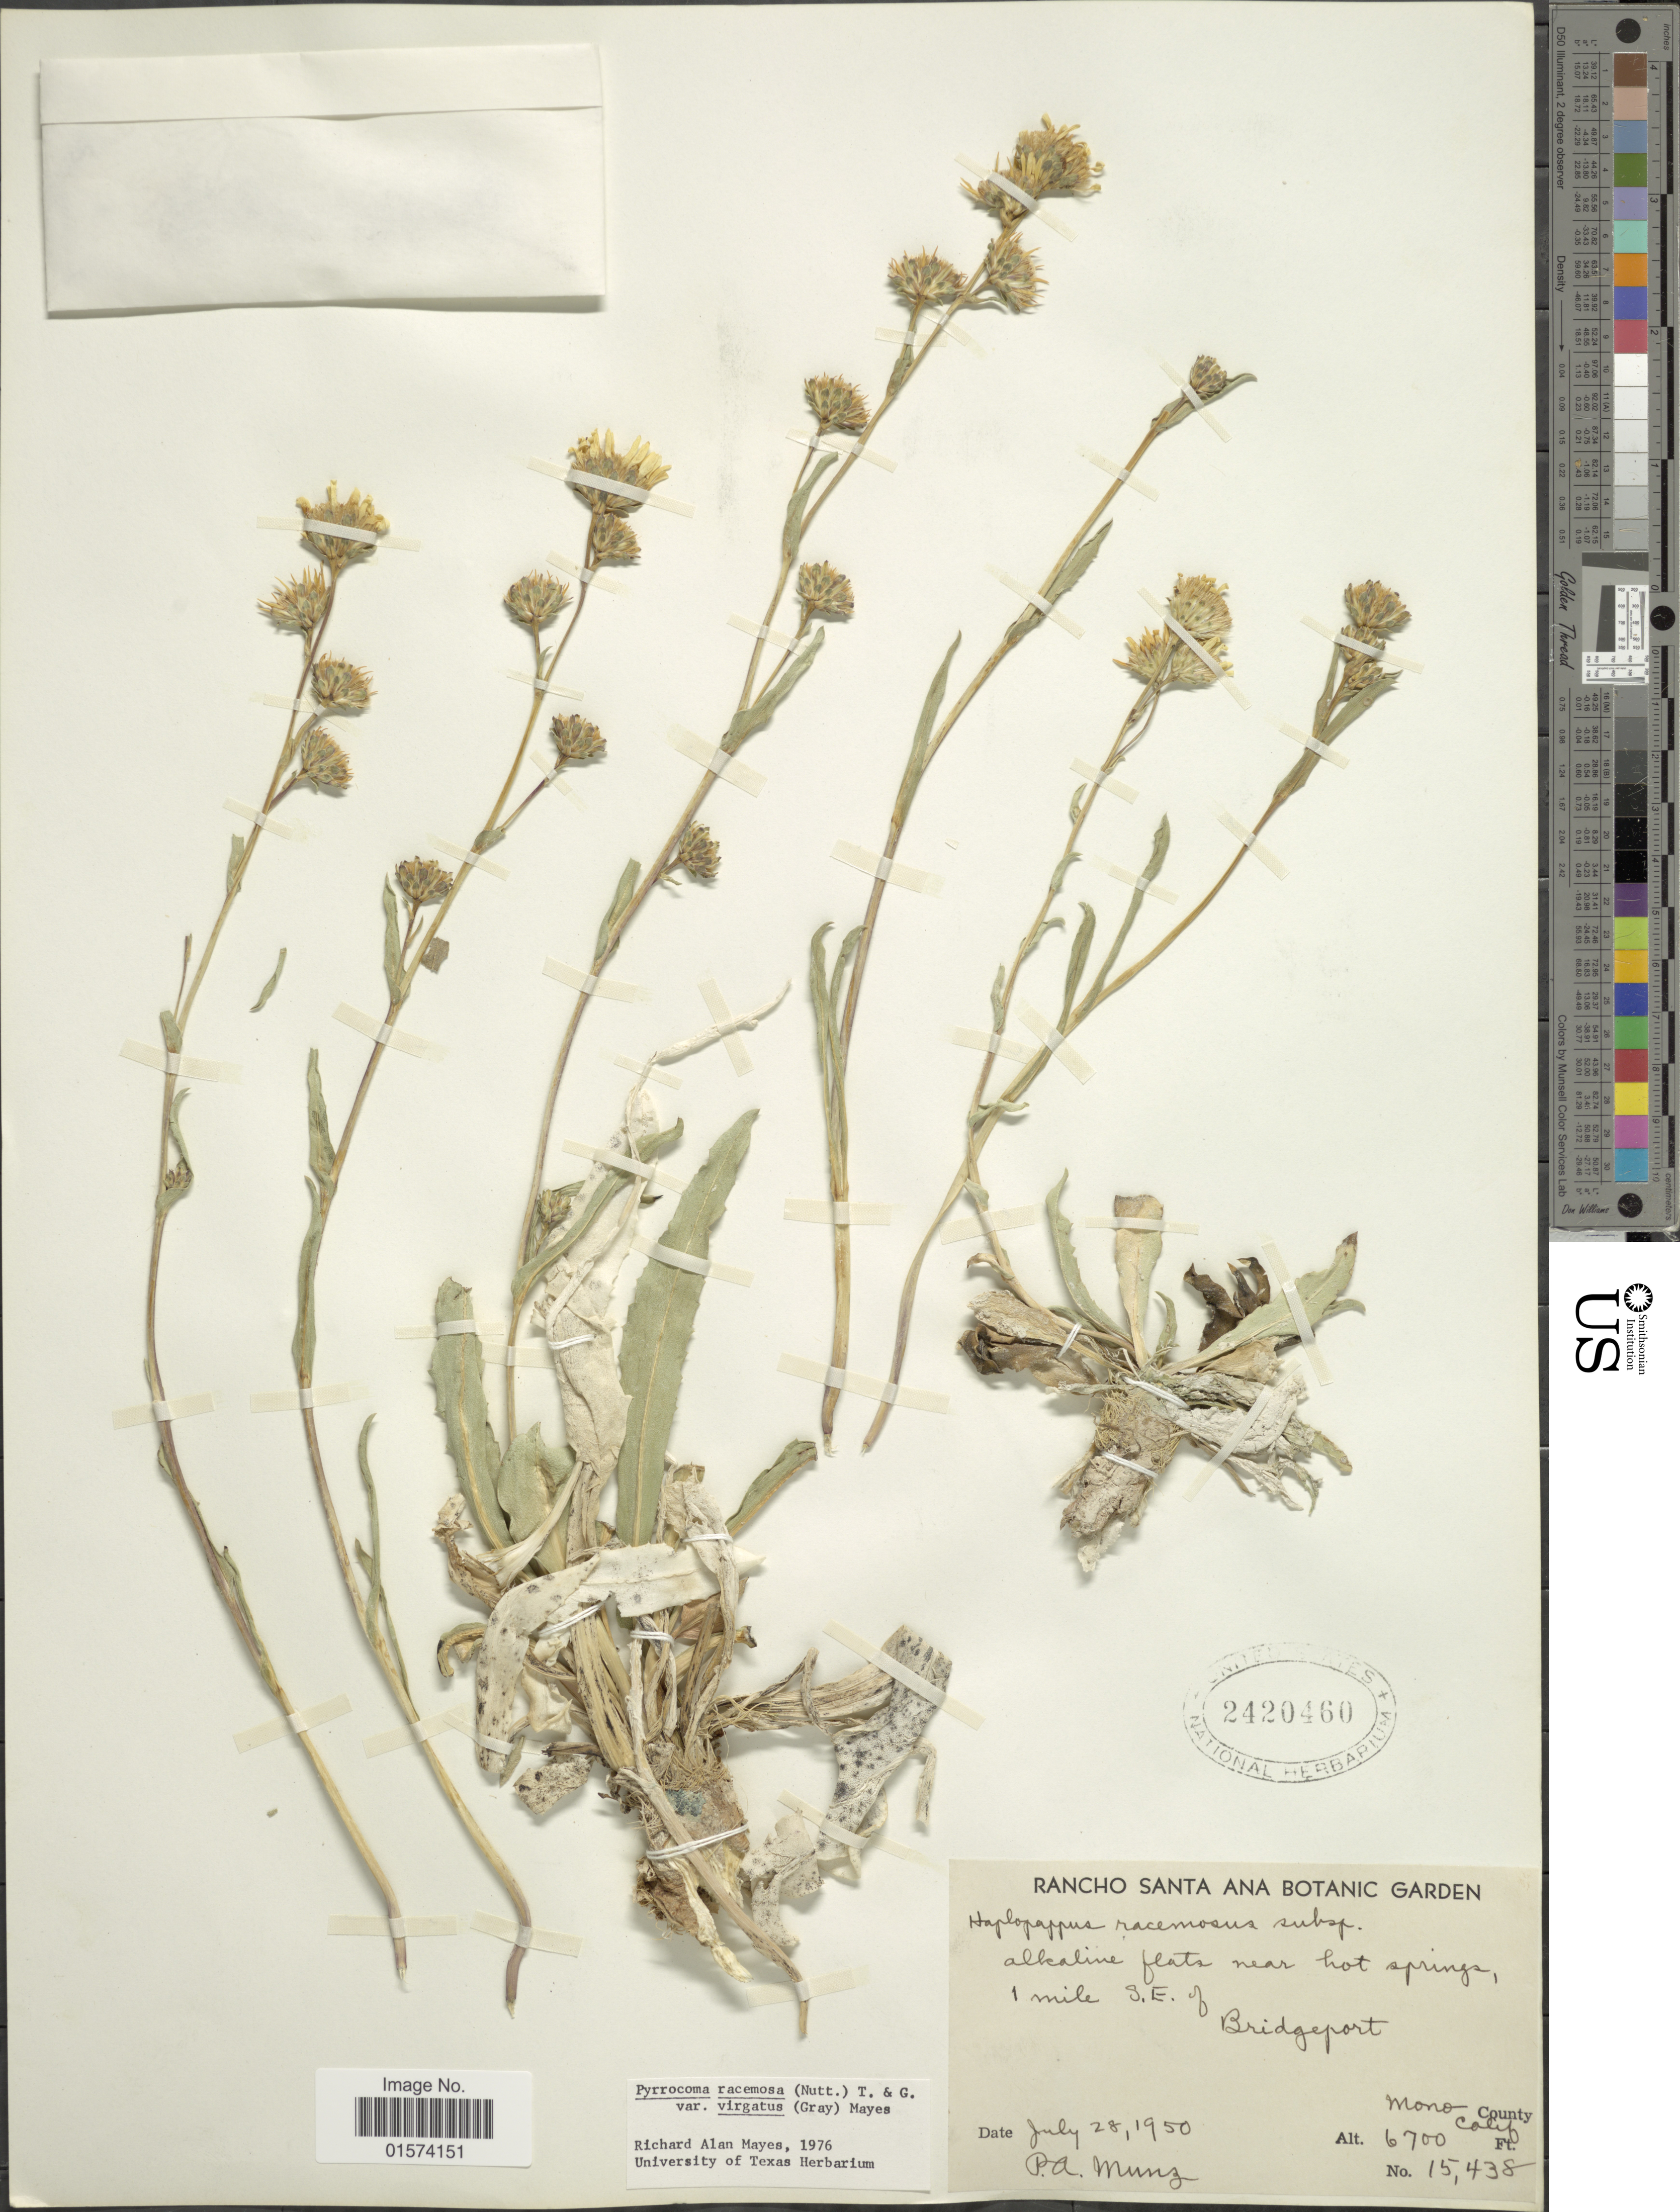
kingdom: Plantae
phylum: Tracheophyta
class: Magnoliopsida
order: Asterales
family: Asteraceae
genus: Pyrrocoma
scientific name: Pyrrocoma racemosa var. virgata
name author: Mayes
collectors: P. A. Munz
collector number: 15438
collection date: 1950-07-28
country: United States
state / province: California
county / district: Mono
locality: Santa Ana Botanic Garden. alkaline flats near hot springs, 1 mile S.E. of Bridgeport, Mono County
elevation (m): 2042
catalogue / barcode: US 2420460